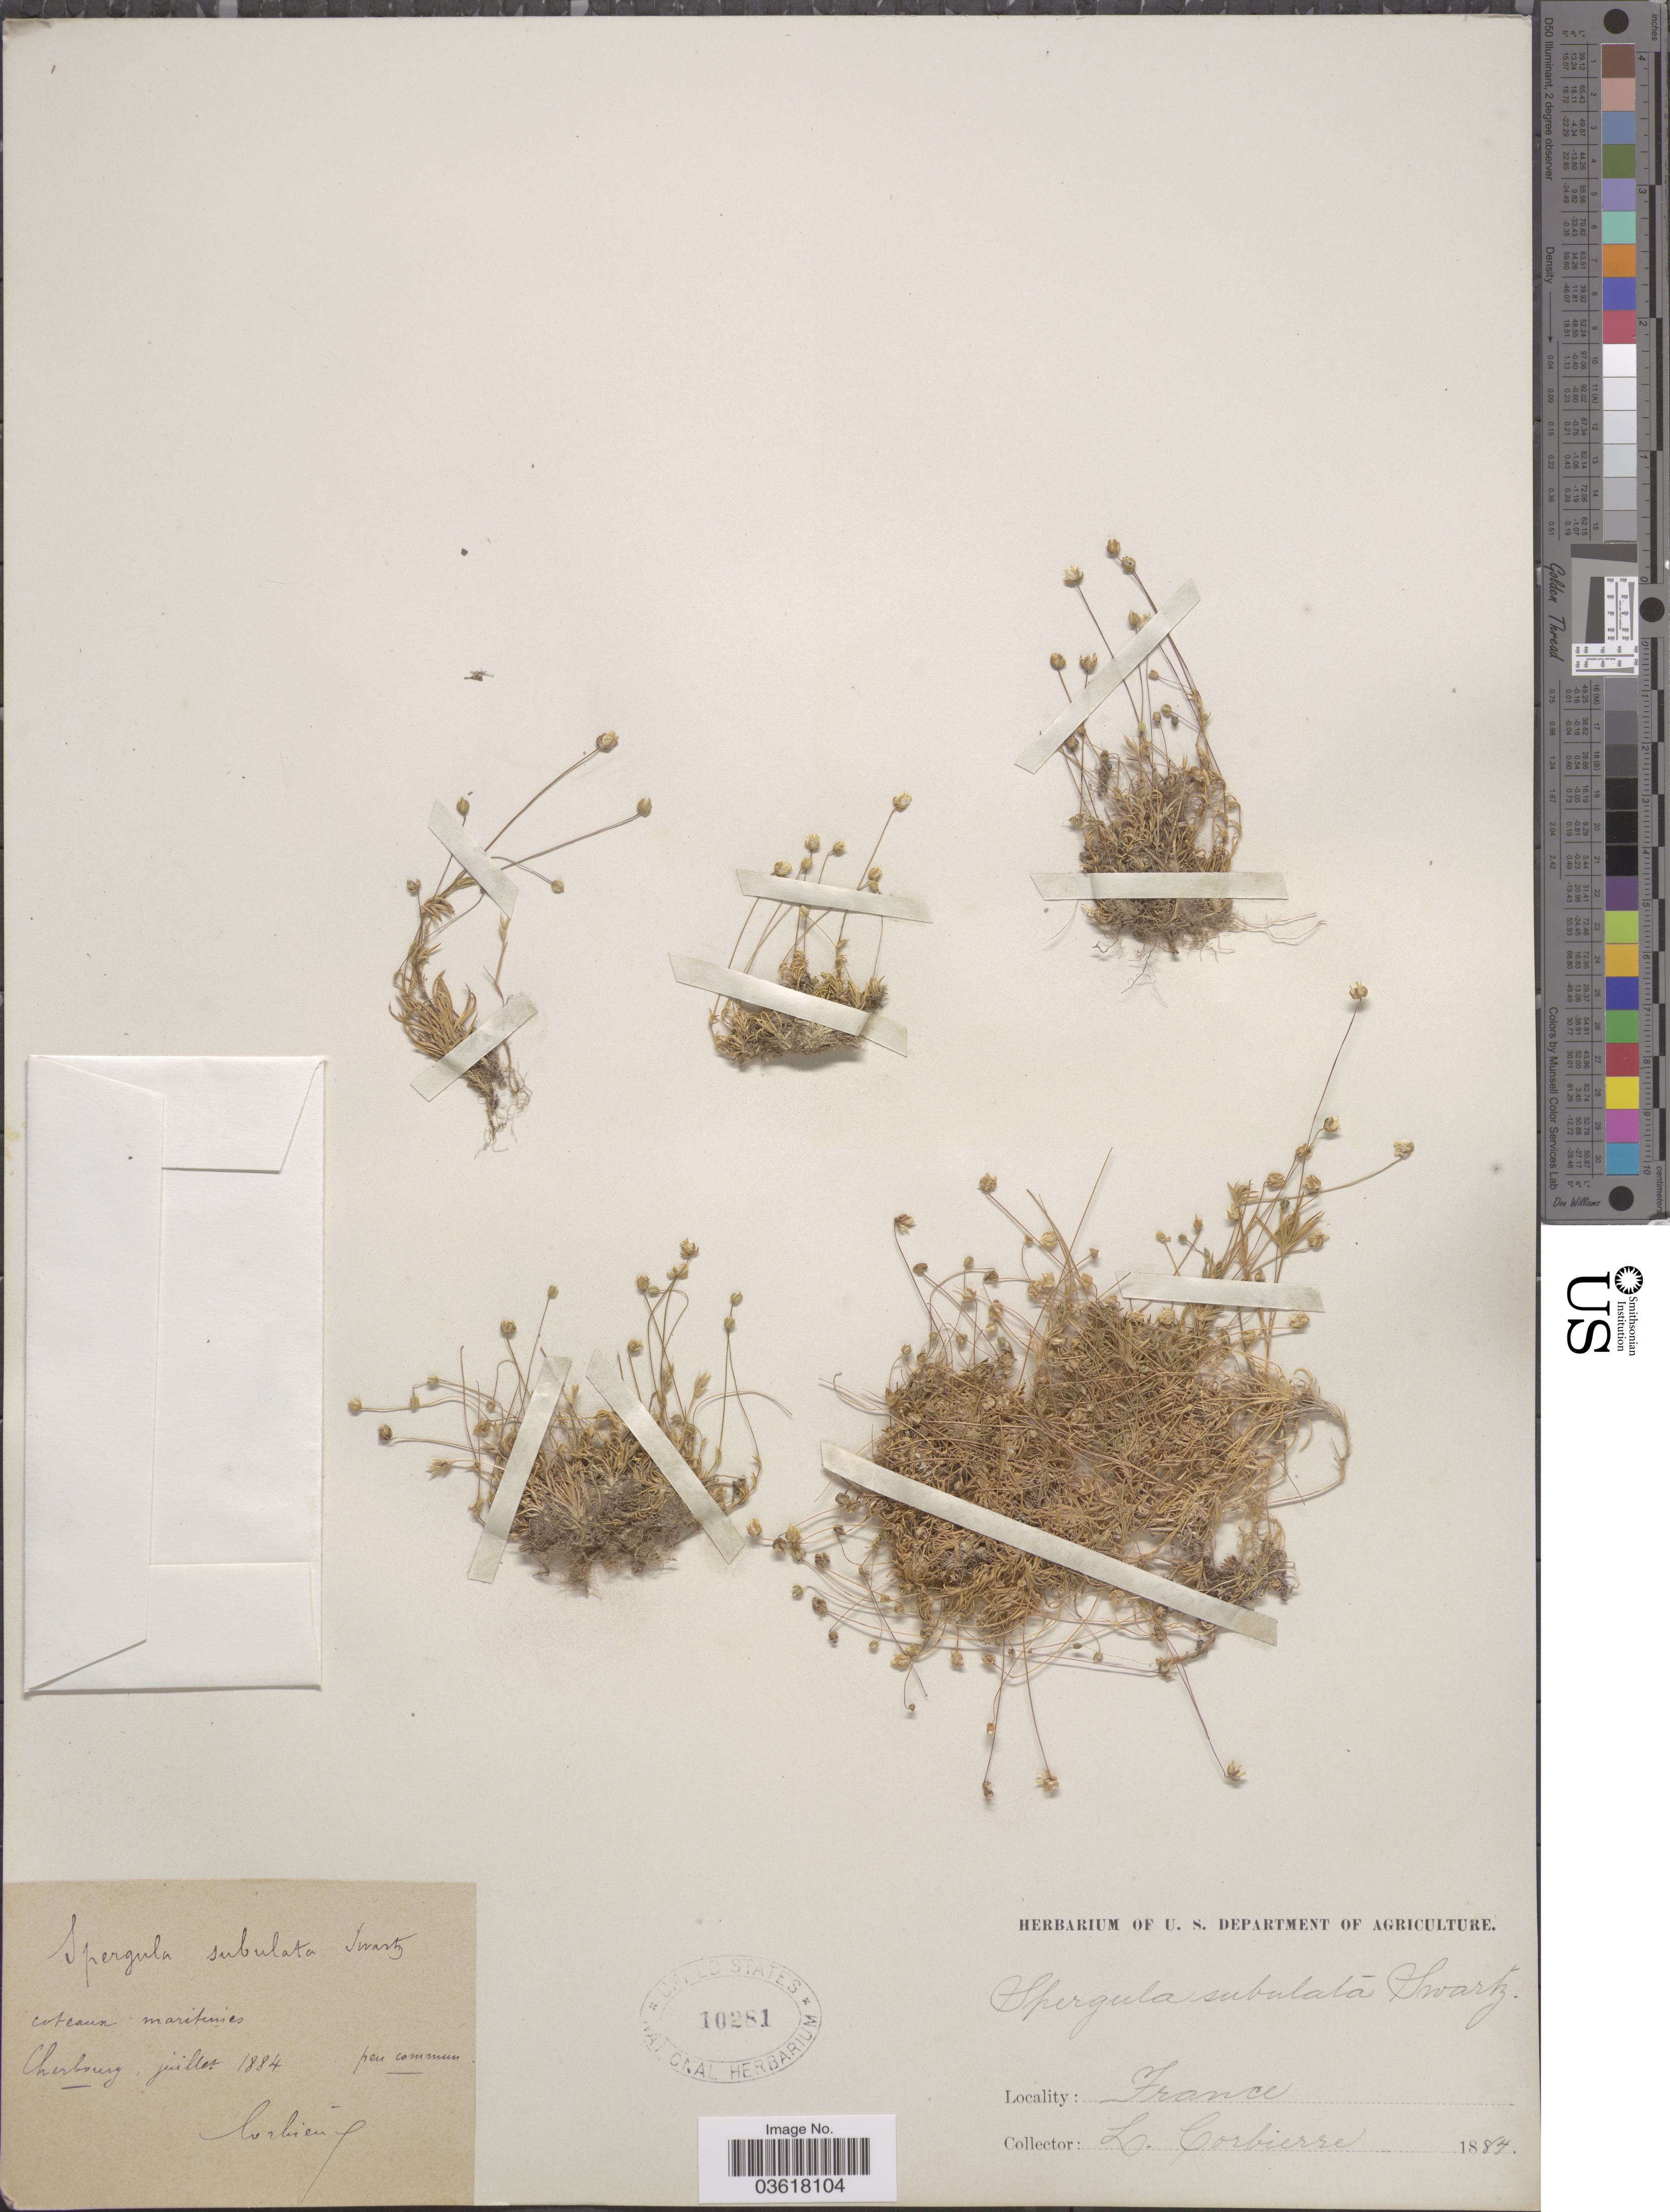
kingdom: Plantae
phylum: Tracheophyta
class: Magnoliopsida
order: Caryophyllales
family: Caryophyllaceae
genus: Spergula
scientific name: Spergula subulata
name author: Sw.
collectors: L. Corbière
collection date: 1884-07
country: France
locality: Cherbourg.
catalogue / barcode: US 10281